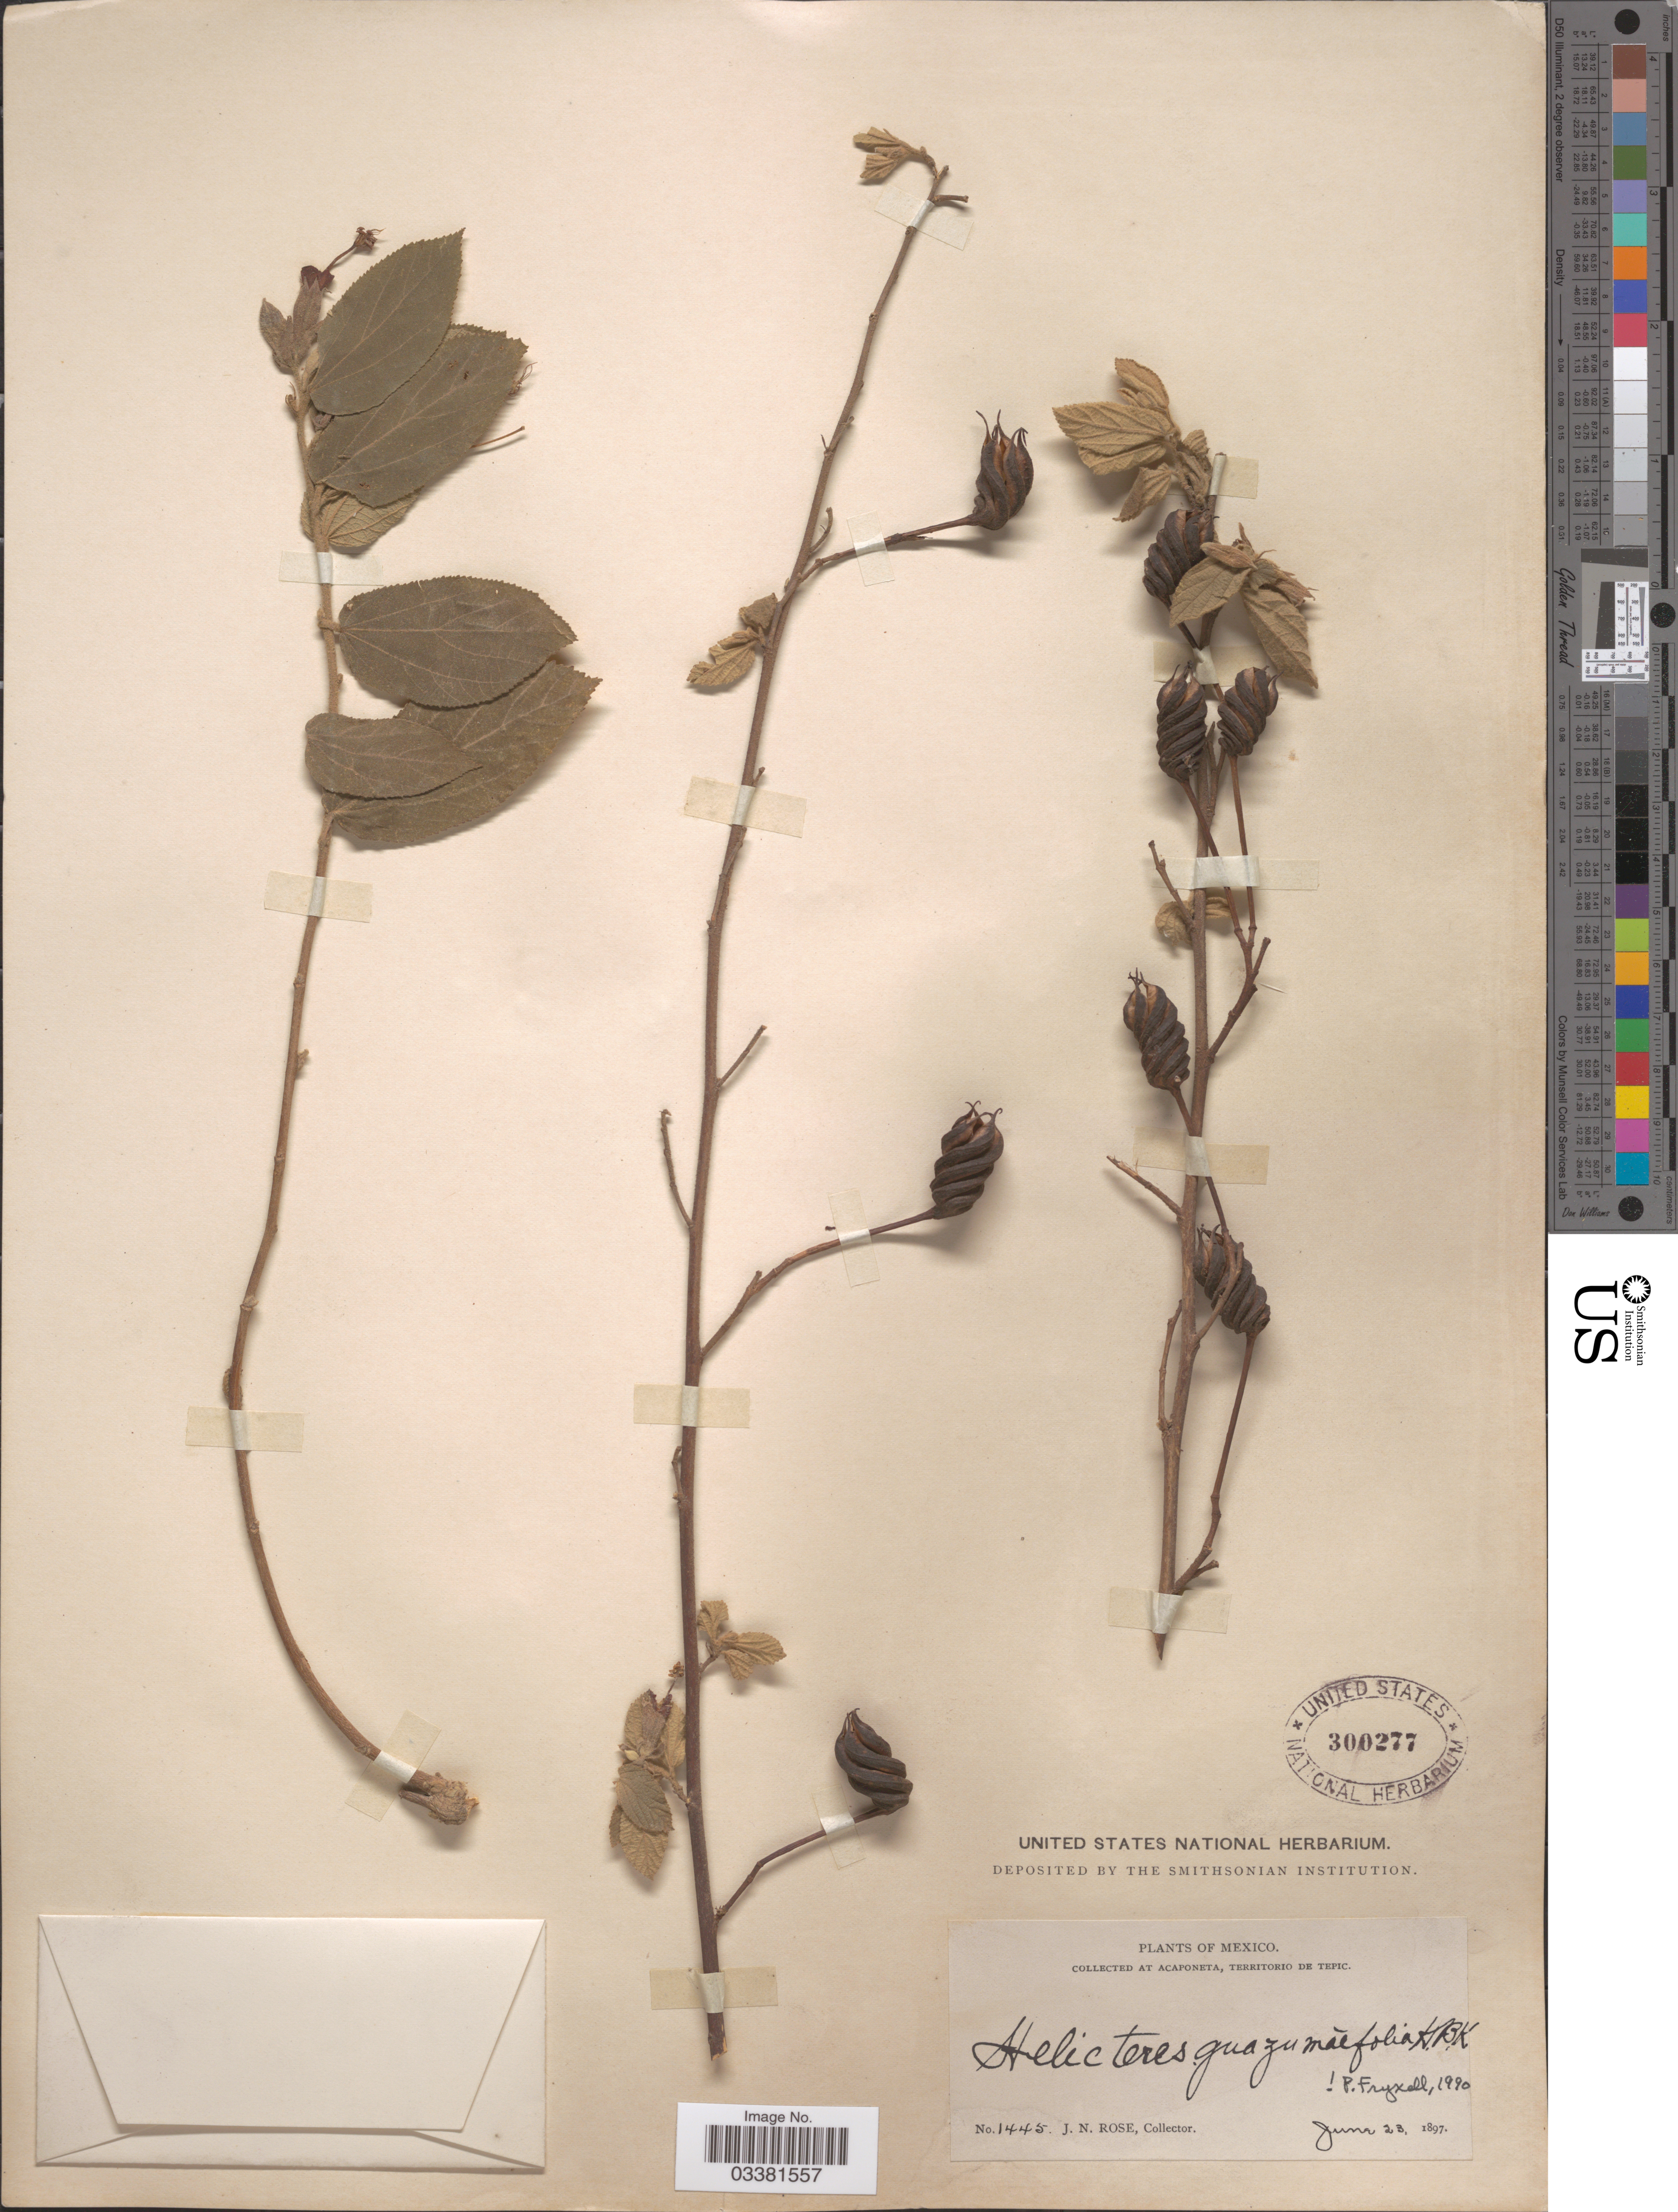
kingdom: Plantae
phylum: Tracheophyta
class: Magnoliopsida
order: Malvales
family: Malvaceae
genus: Helicteres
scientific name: Helicteres guazumifolia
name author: Kunth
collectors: J. N. Rose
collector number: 1445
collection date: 1897-06-23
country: Mexico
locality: At Acaponeta, Territorio de Tepic.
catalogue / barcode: US 300277